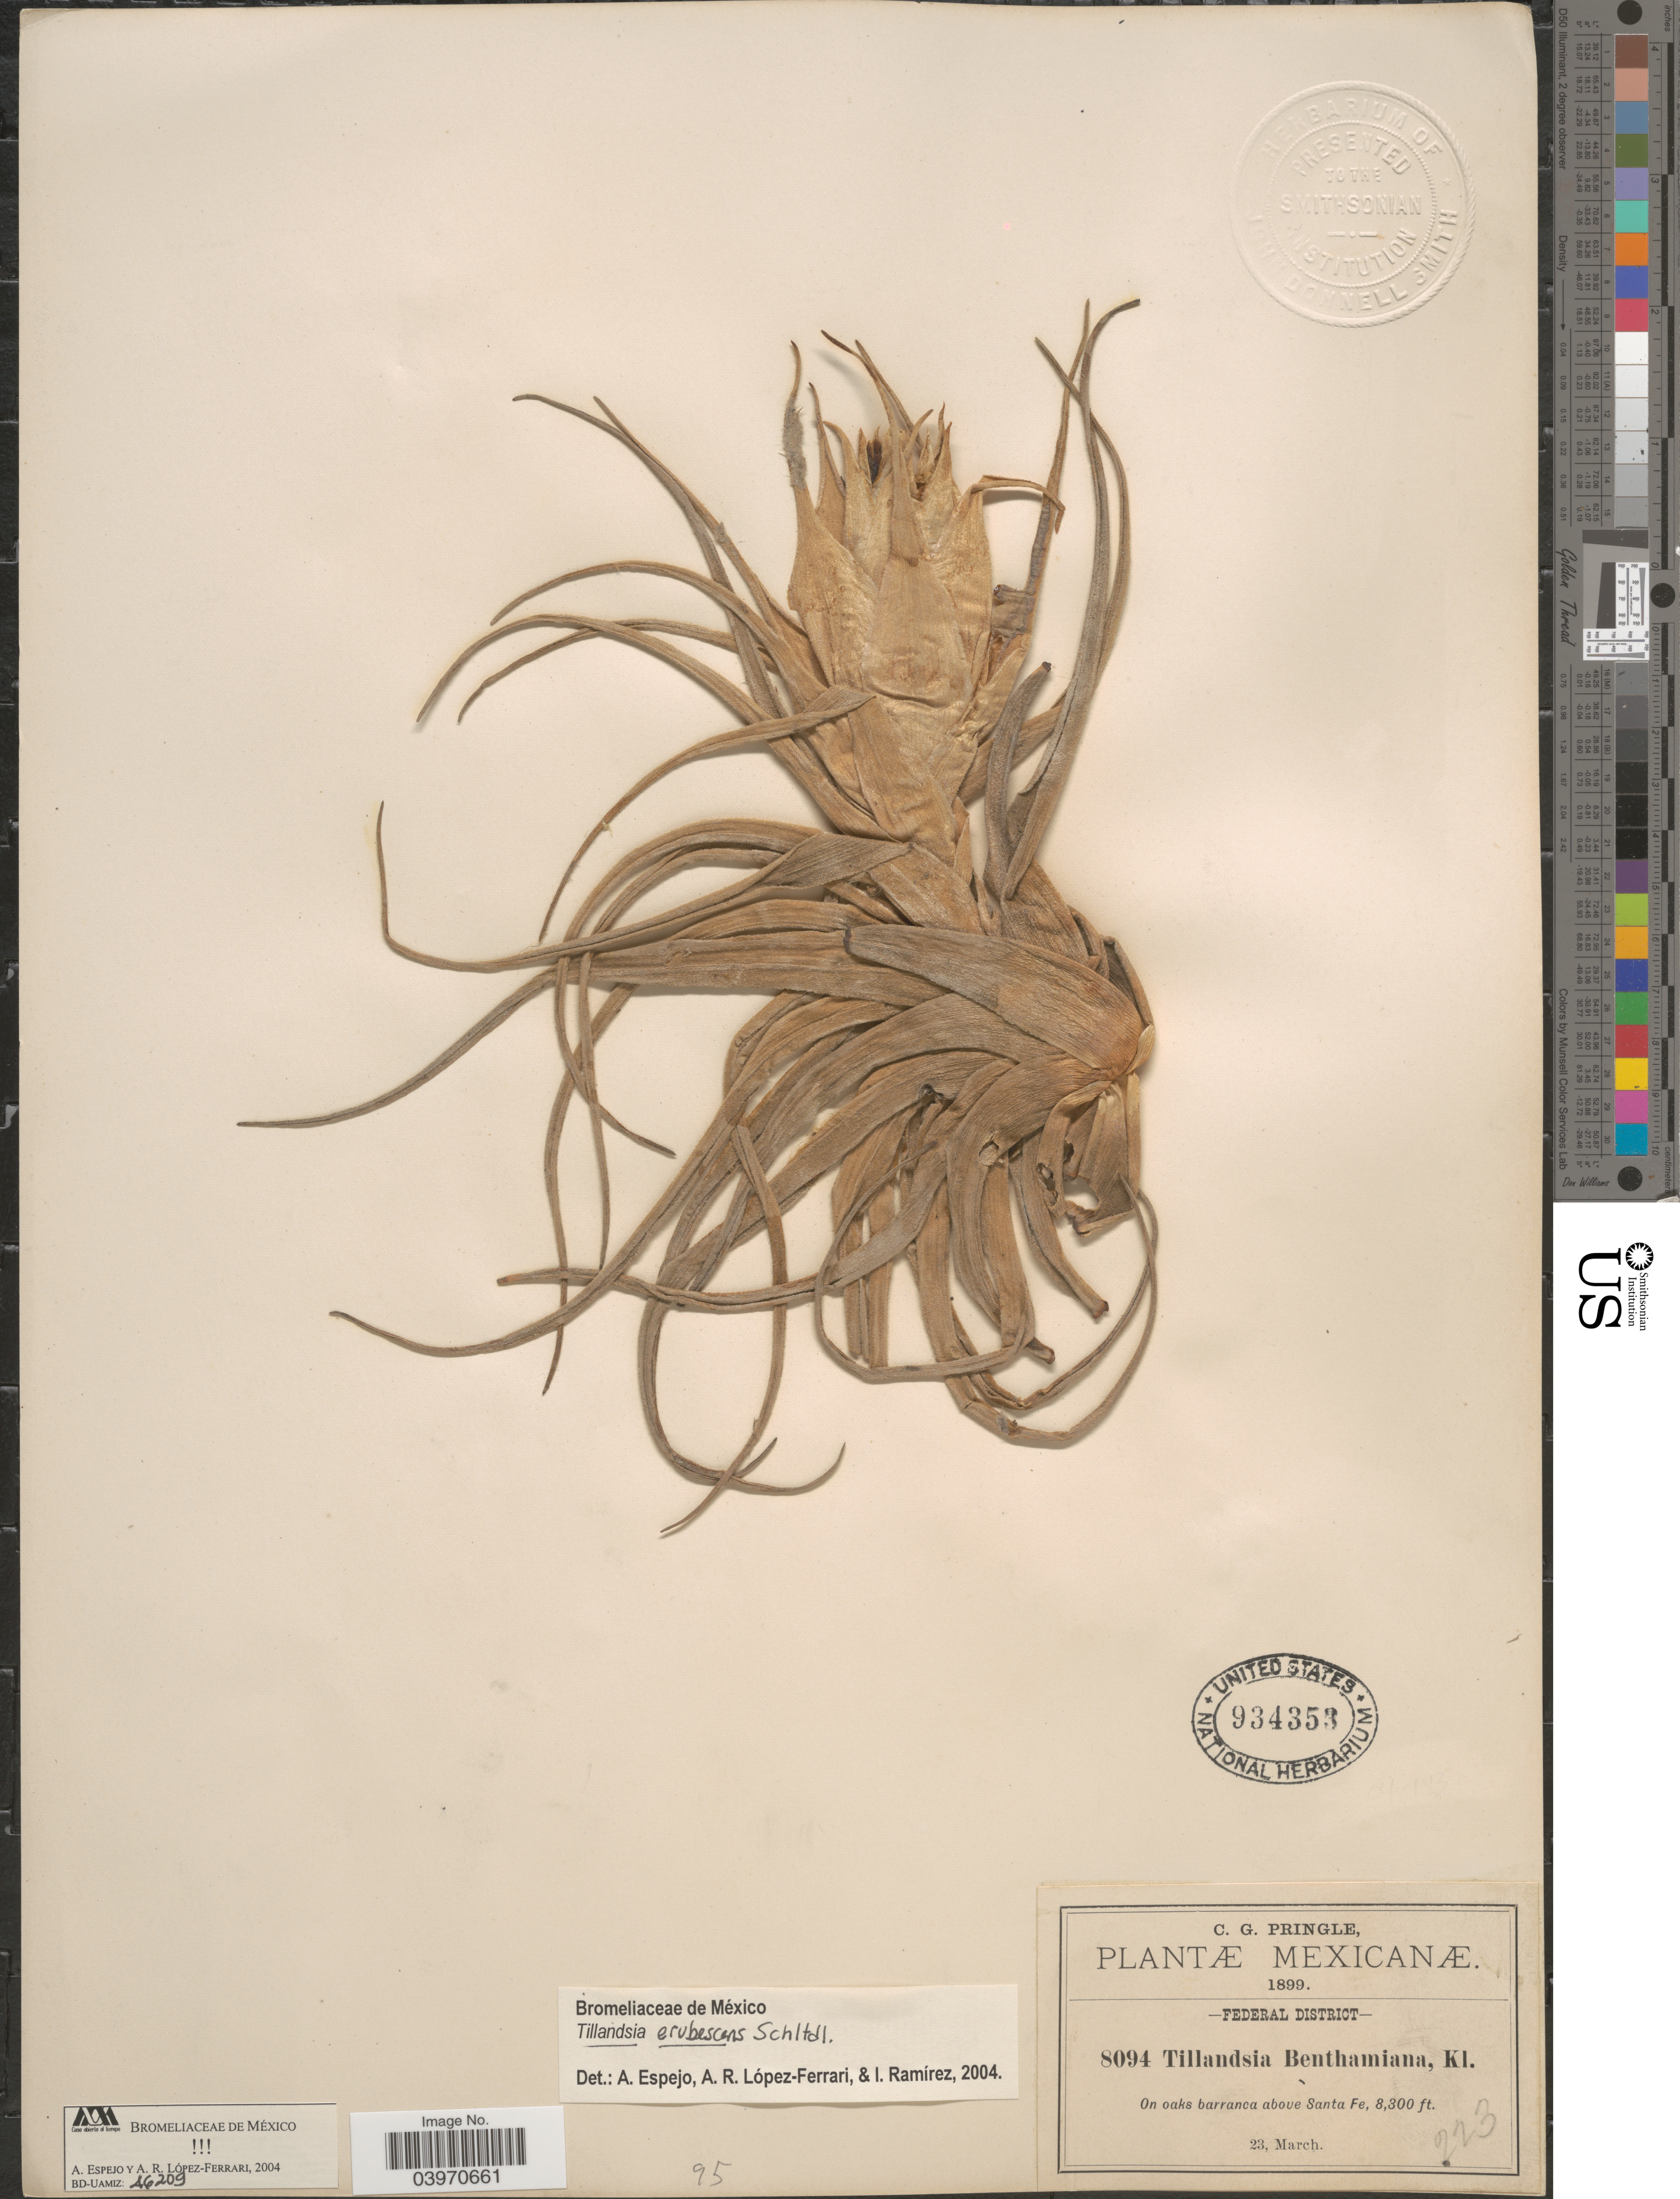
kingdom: Plantae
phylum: Tracheophyta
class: Liliopsida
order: Poales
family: Bromeliaceae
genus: Tillandsia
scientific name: Tillandsia erubescens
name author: Schltdl.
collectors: C. G. Pringle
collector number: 8094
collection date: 1899-03-23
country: Mexico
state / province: Distrito Federal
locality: Federal District. On oaks barranca above Santa Fe.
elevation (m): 2530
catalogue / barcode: US 934353